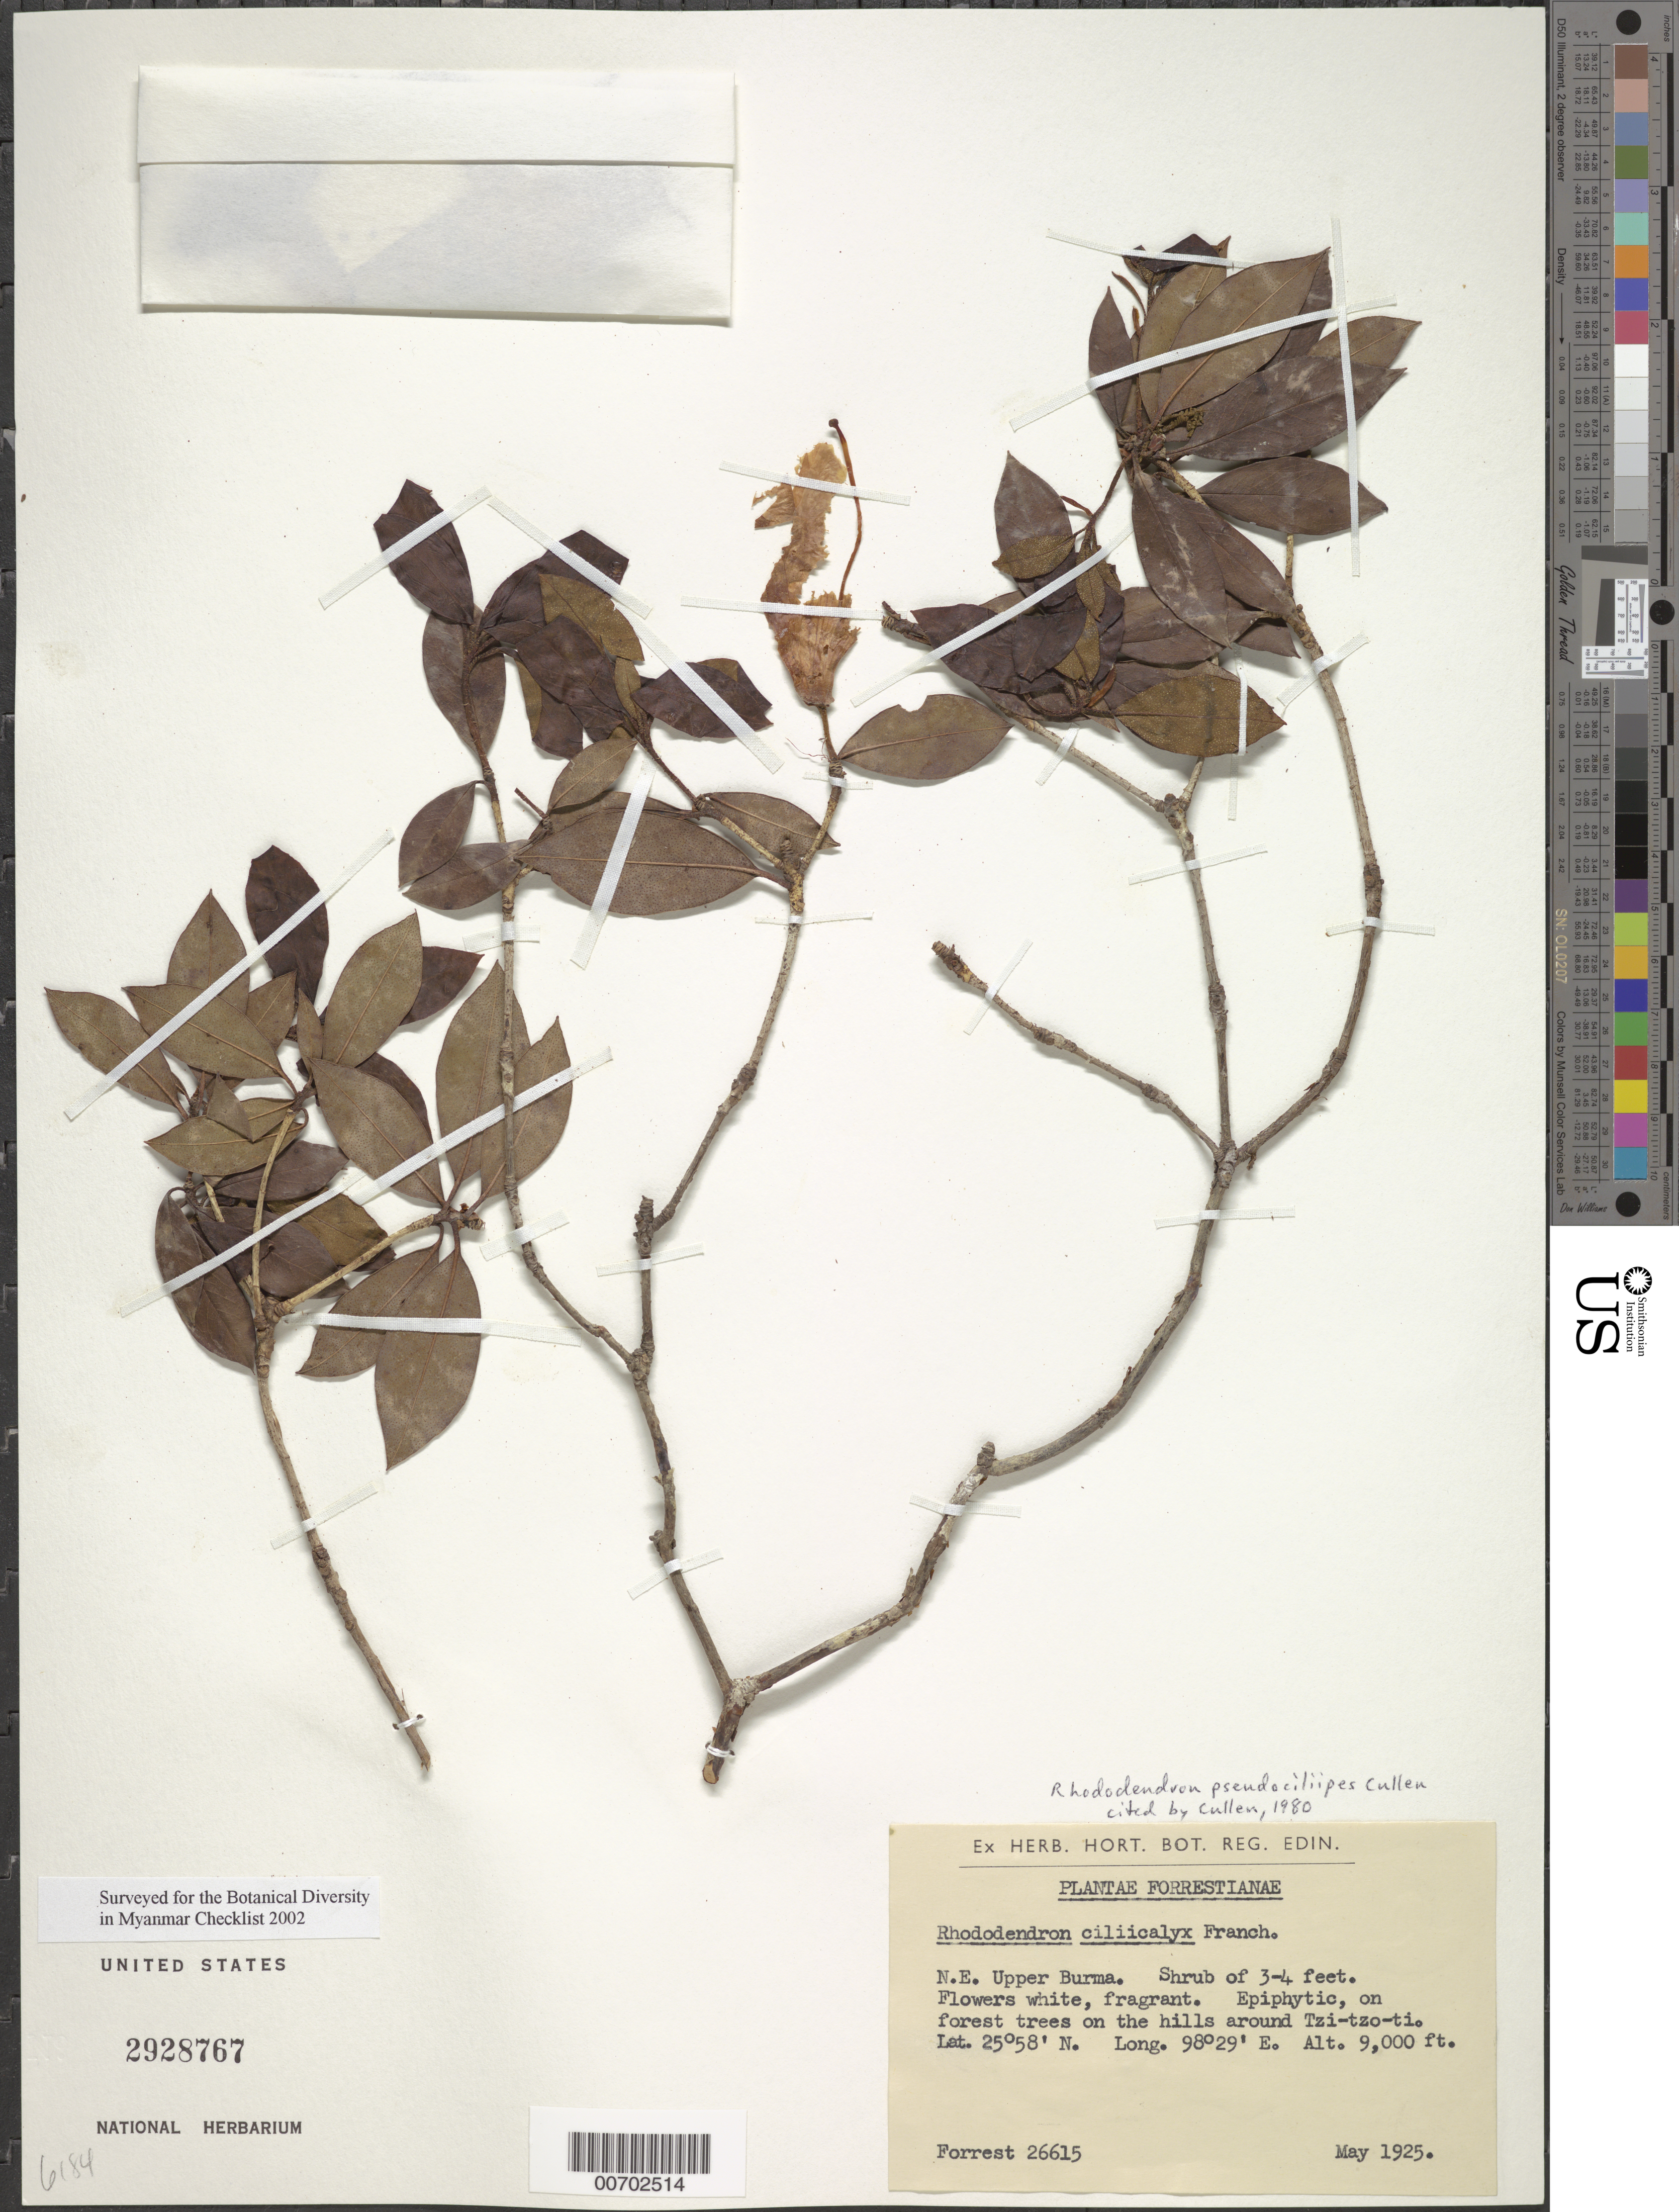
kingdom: Plantae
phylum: Tracheophyta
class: Magnoliopsida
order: Ericales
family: Ericaceae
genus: Rhododendron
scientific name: Rhododendron pseudociliipes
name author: Cullen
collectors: G. Forrest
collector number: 26615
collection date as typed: May 1925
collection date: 1925-05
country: Myanmar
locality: Tzi-tzo-ti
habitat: On forest trees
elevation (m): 2743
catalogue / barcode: US 2928767